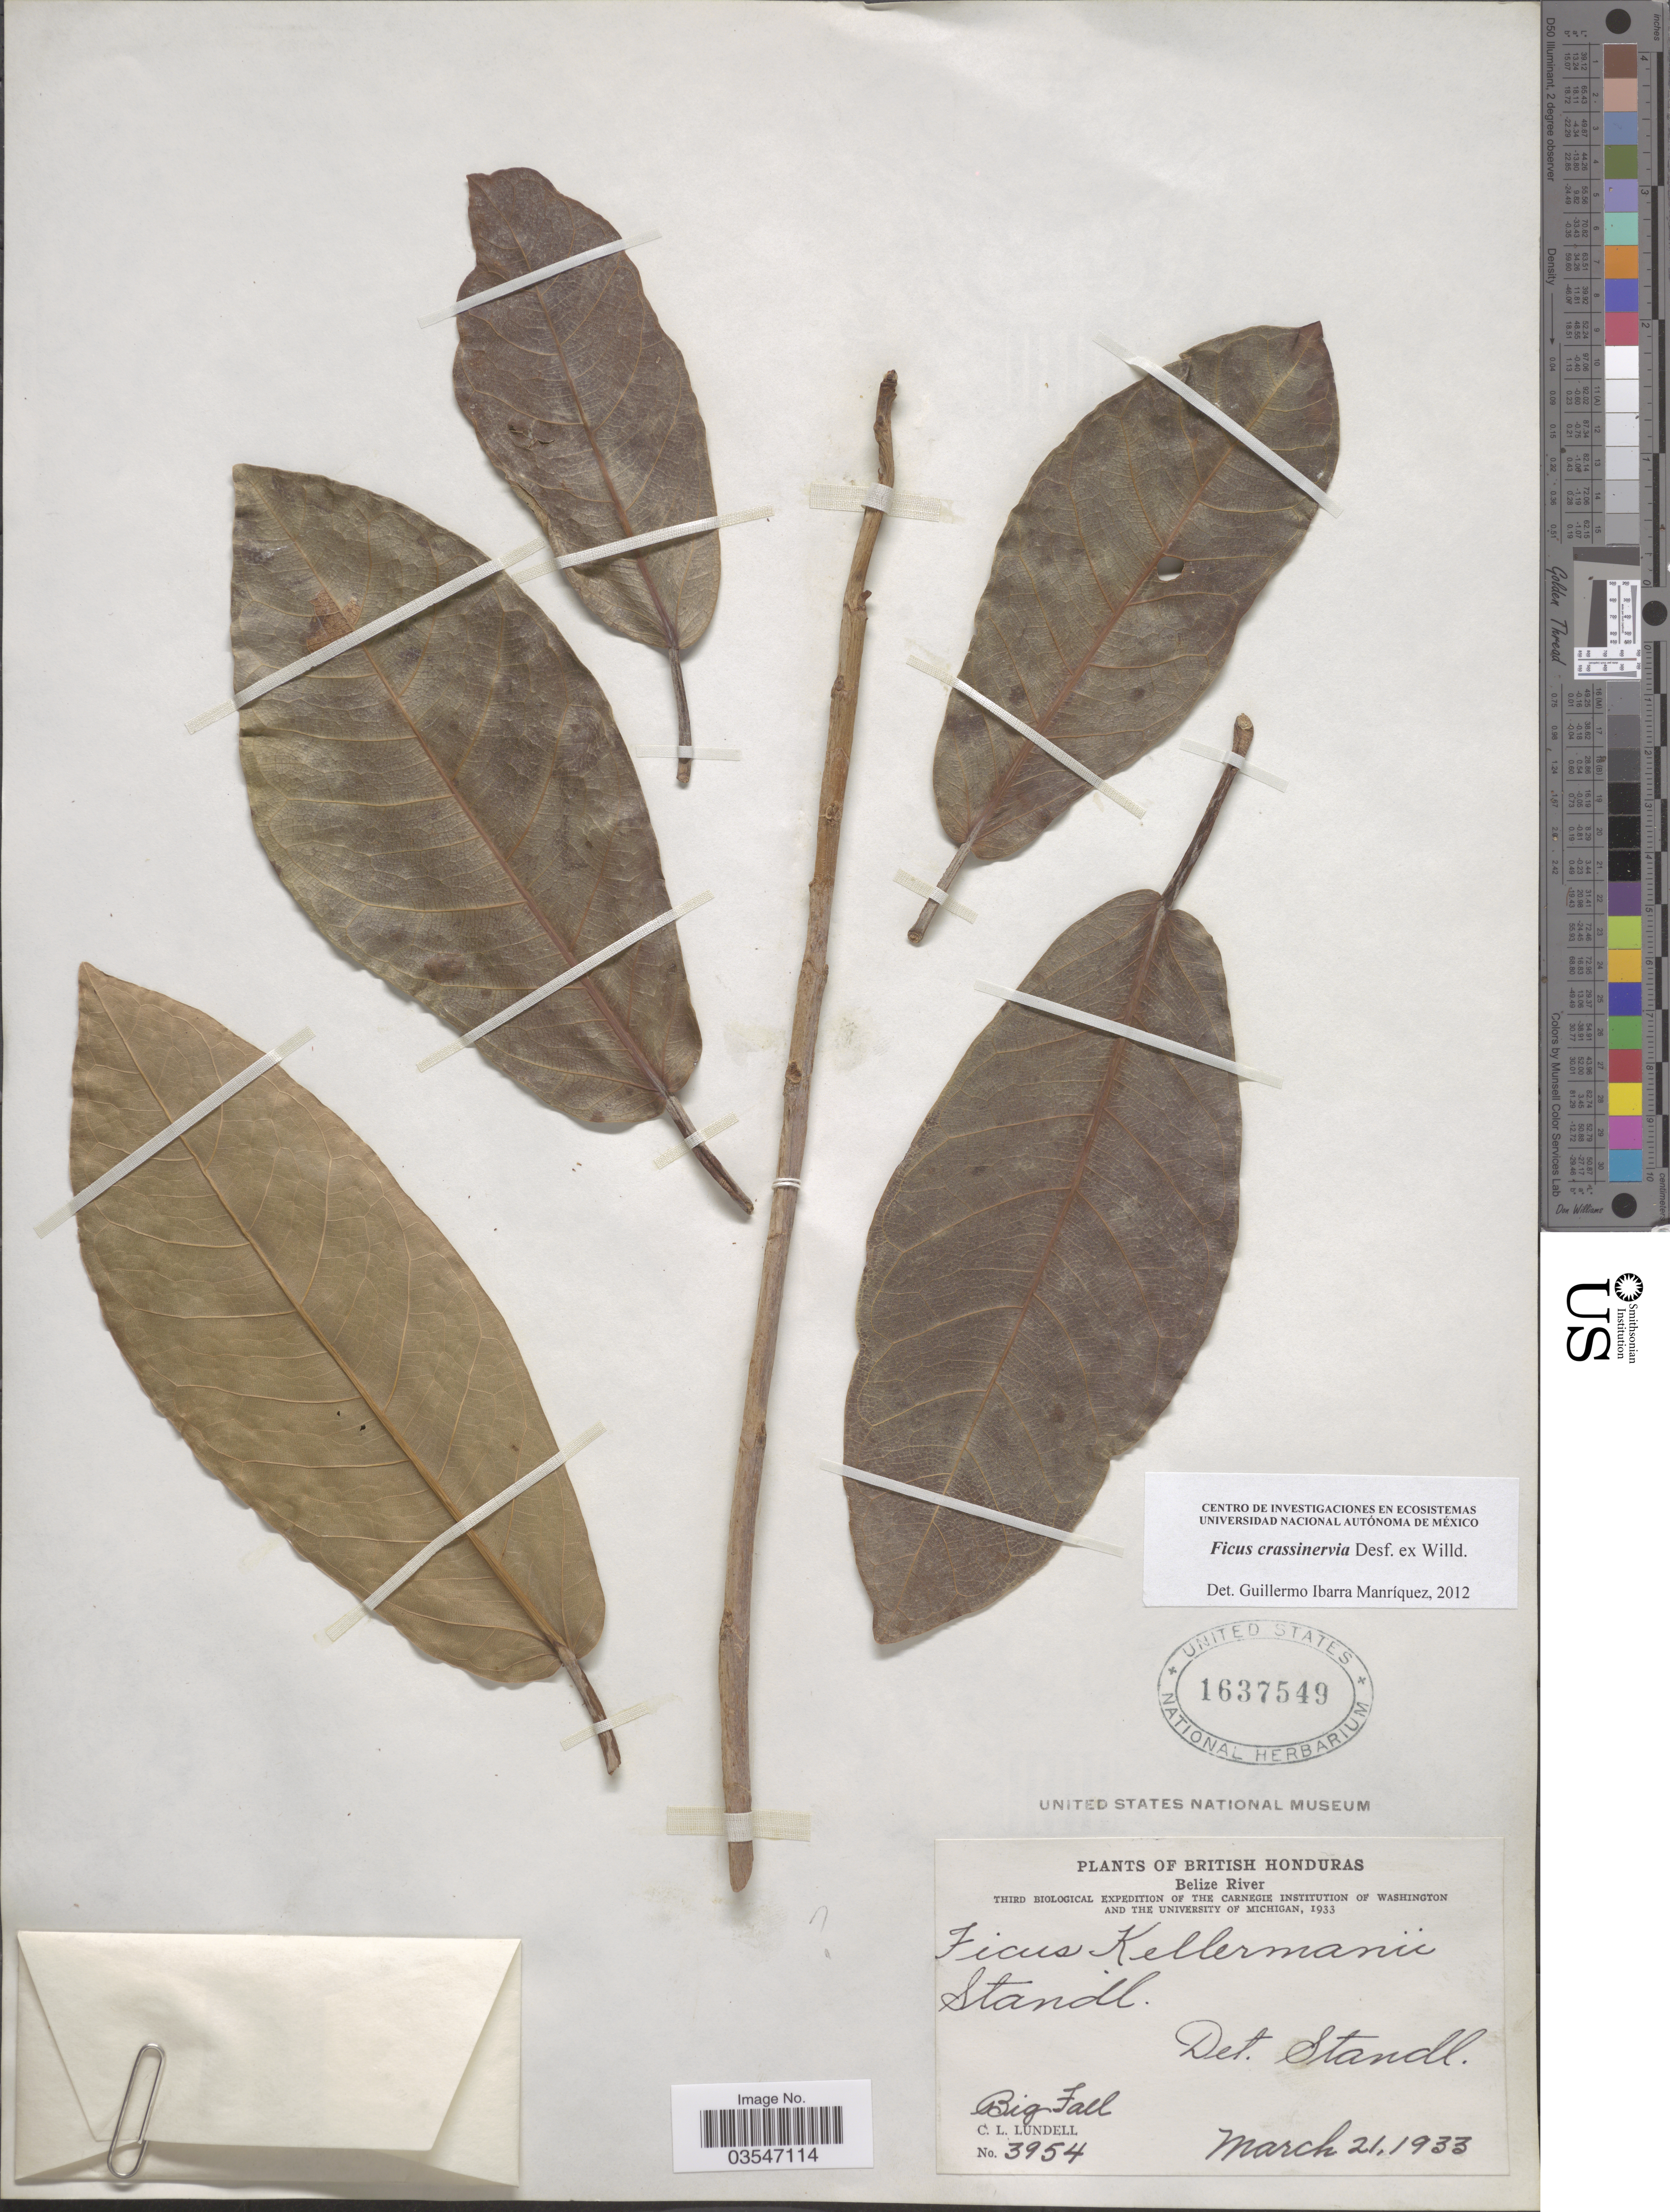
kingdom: Plantae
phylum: Tracheophyta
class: Magnoliopsida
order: Rosales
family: Moraceae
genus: Ficus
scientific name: Ficus crassinervia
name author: Desf. ex Willd.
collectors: C. L. Lundell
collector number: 3954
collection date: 1933-03-21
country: Belize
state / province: Belize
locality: British Honduras. Belize River. Big Fall.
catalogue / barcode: US 1637549